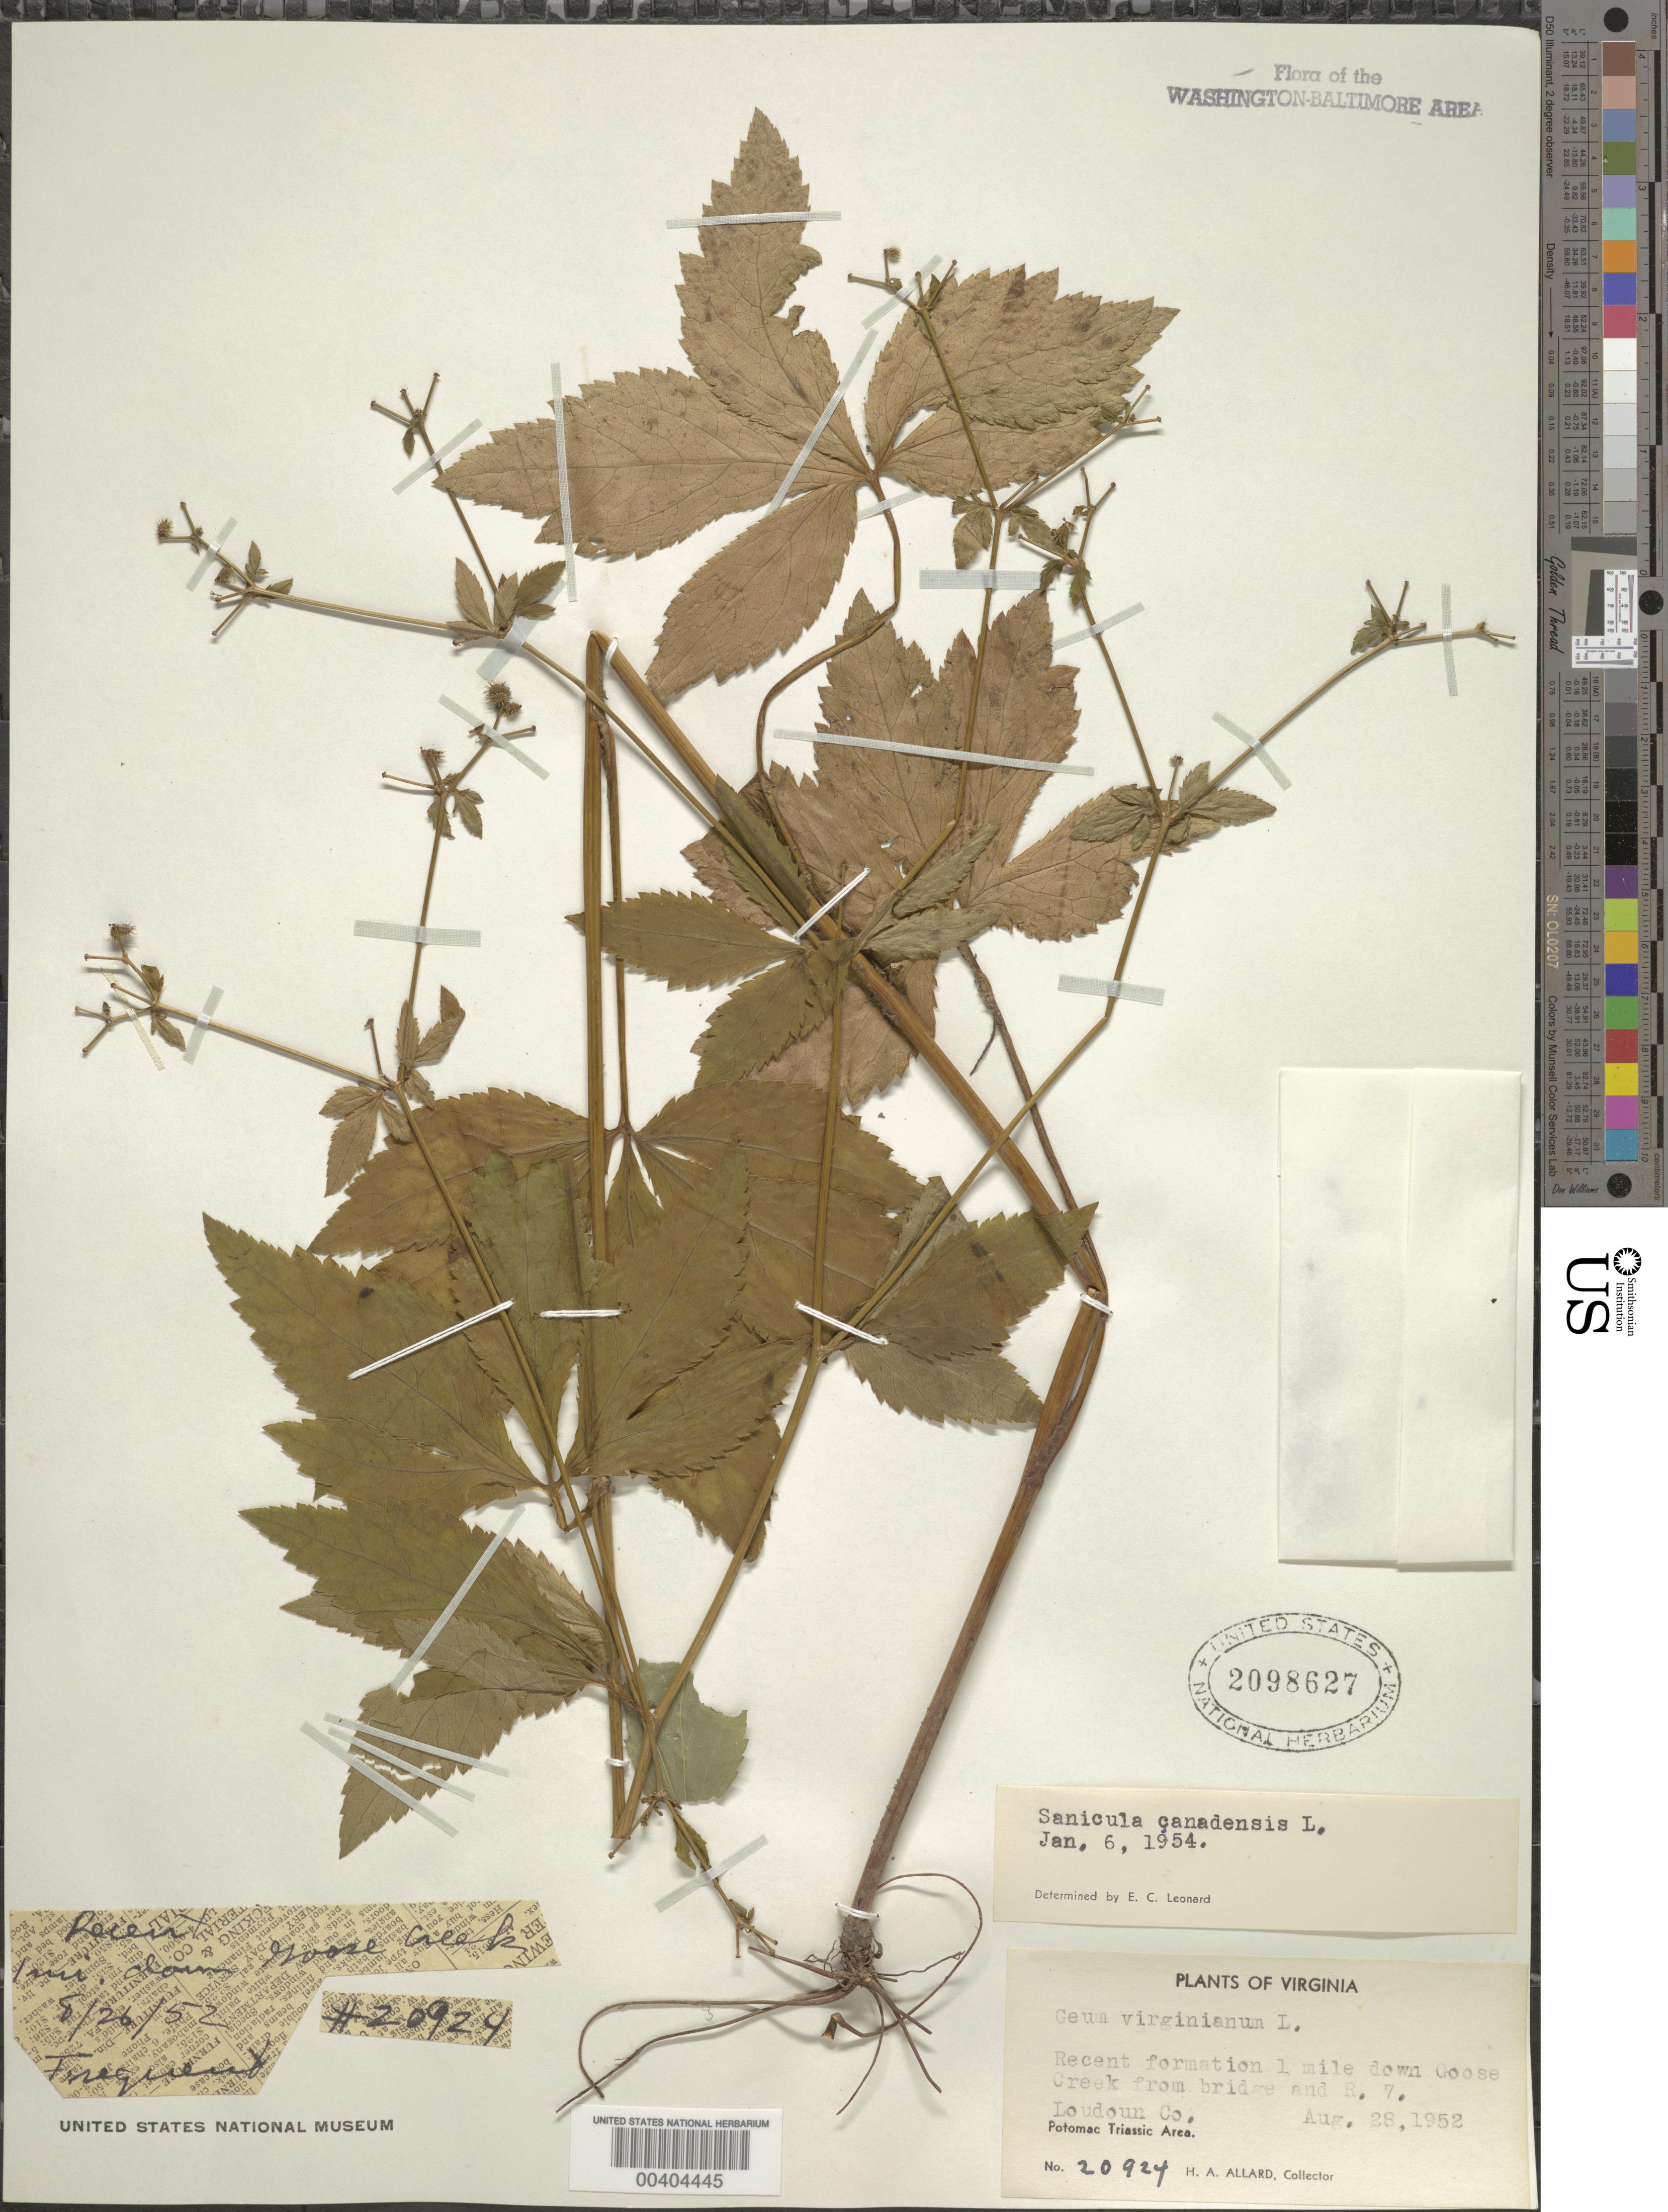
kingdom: Plantae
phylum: Tracheophyta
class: Magnoliopsida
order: Apiales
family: Apiaceae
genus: Sanicula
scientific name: Sanicula canadensis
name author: L.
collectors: H. A. Allard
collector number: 20924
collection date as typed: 28 Aug 1952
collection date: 1952-08-28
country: United States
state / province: Virginia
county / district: Loudoun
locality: downstream from Route 7 on Goose Creek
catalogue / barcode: US 2098627